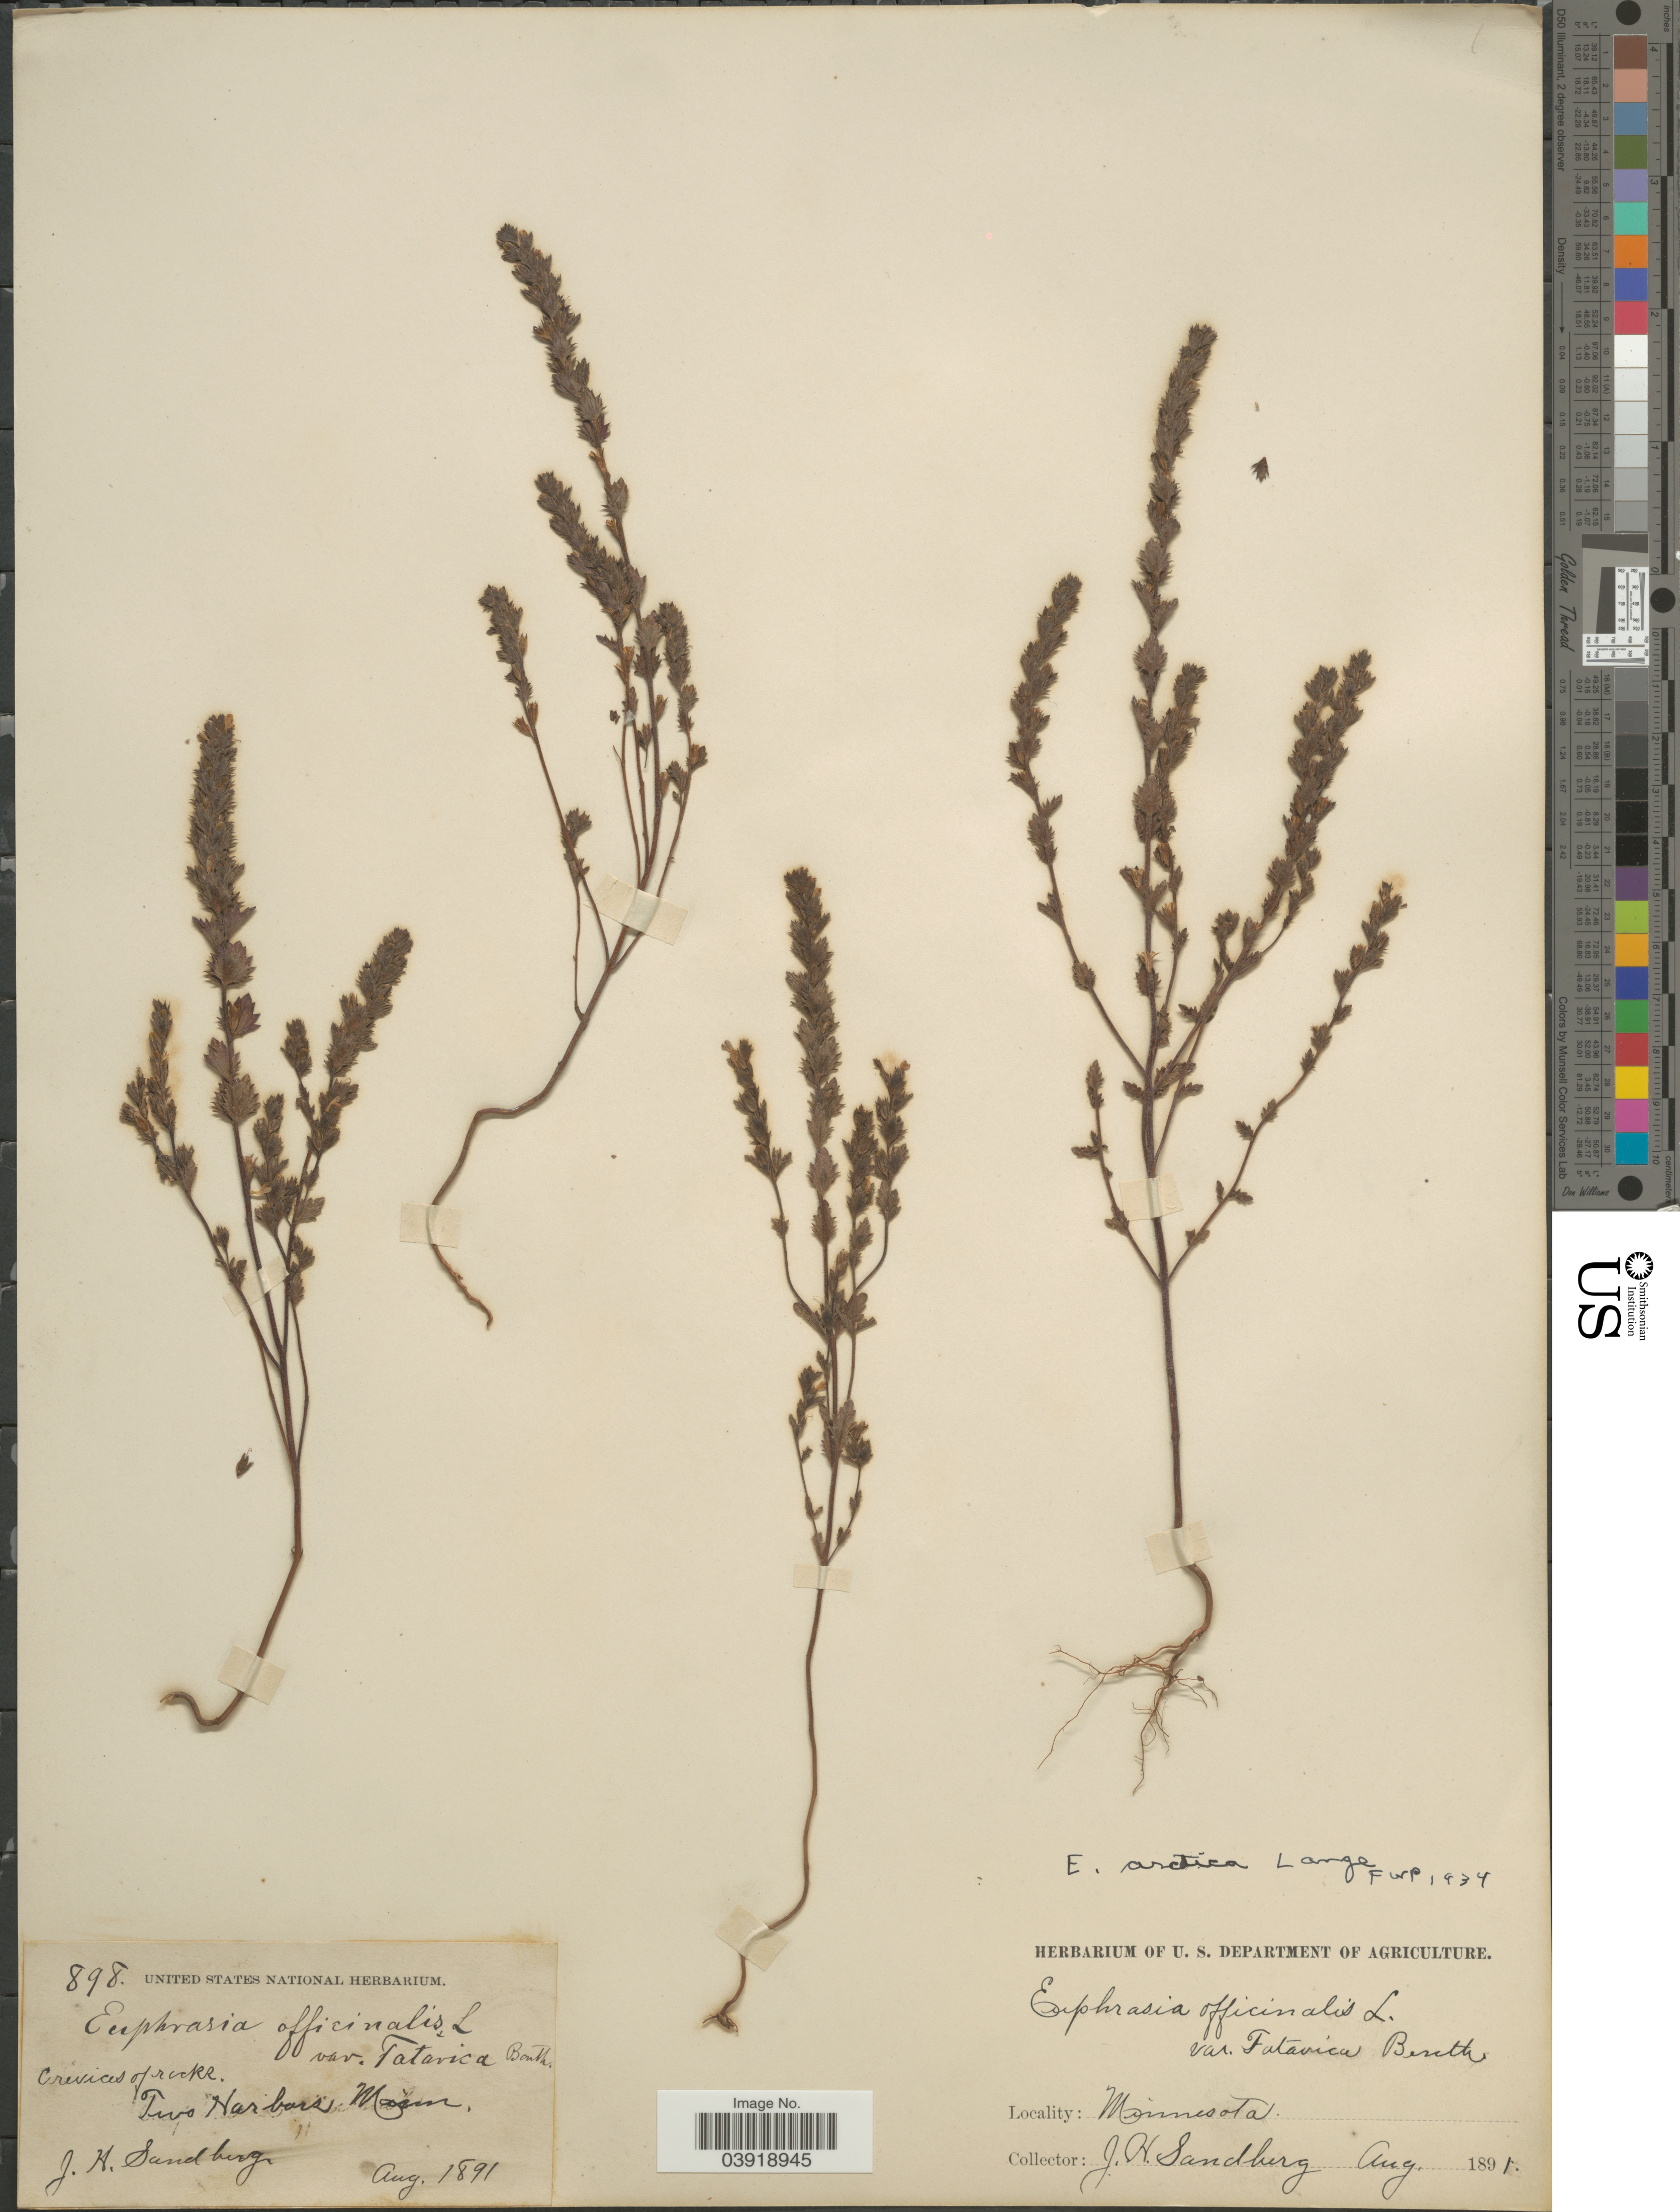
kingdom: Plantae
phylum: Tracheophyta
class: Magnoliopsida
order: Lamiales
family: Orobanchaceae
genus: Euphrasia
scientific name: Euphrasia arctica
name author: Lange ex Rostrup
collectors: J. H. Sandberg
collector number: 898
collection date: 1891-08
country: United States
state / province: Minnesota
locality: Two Harbors.